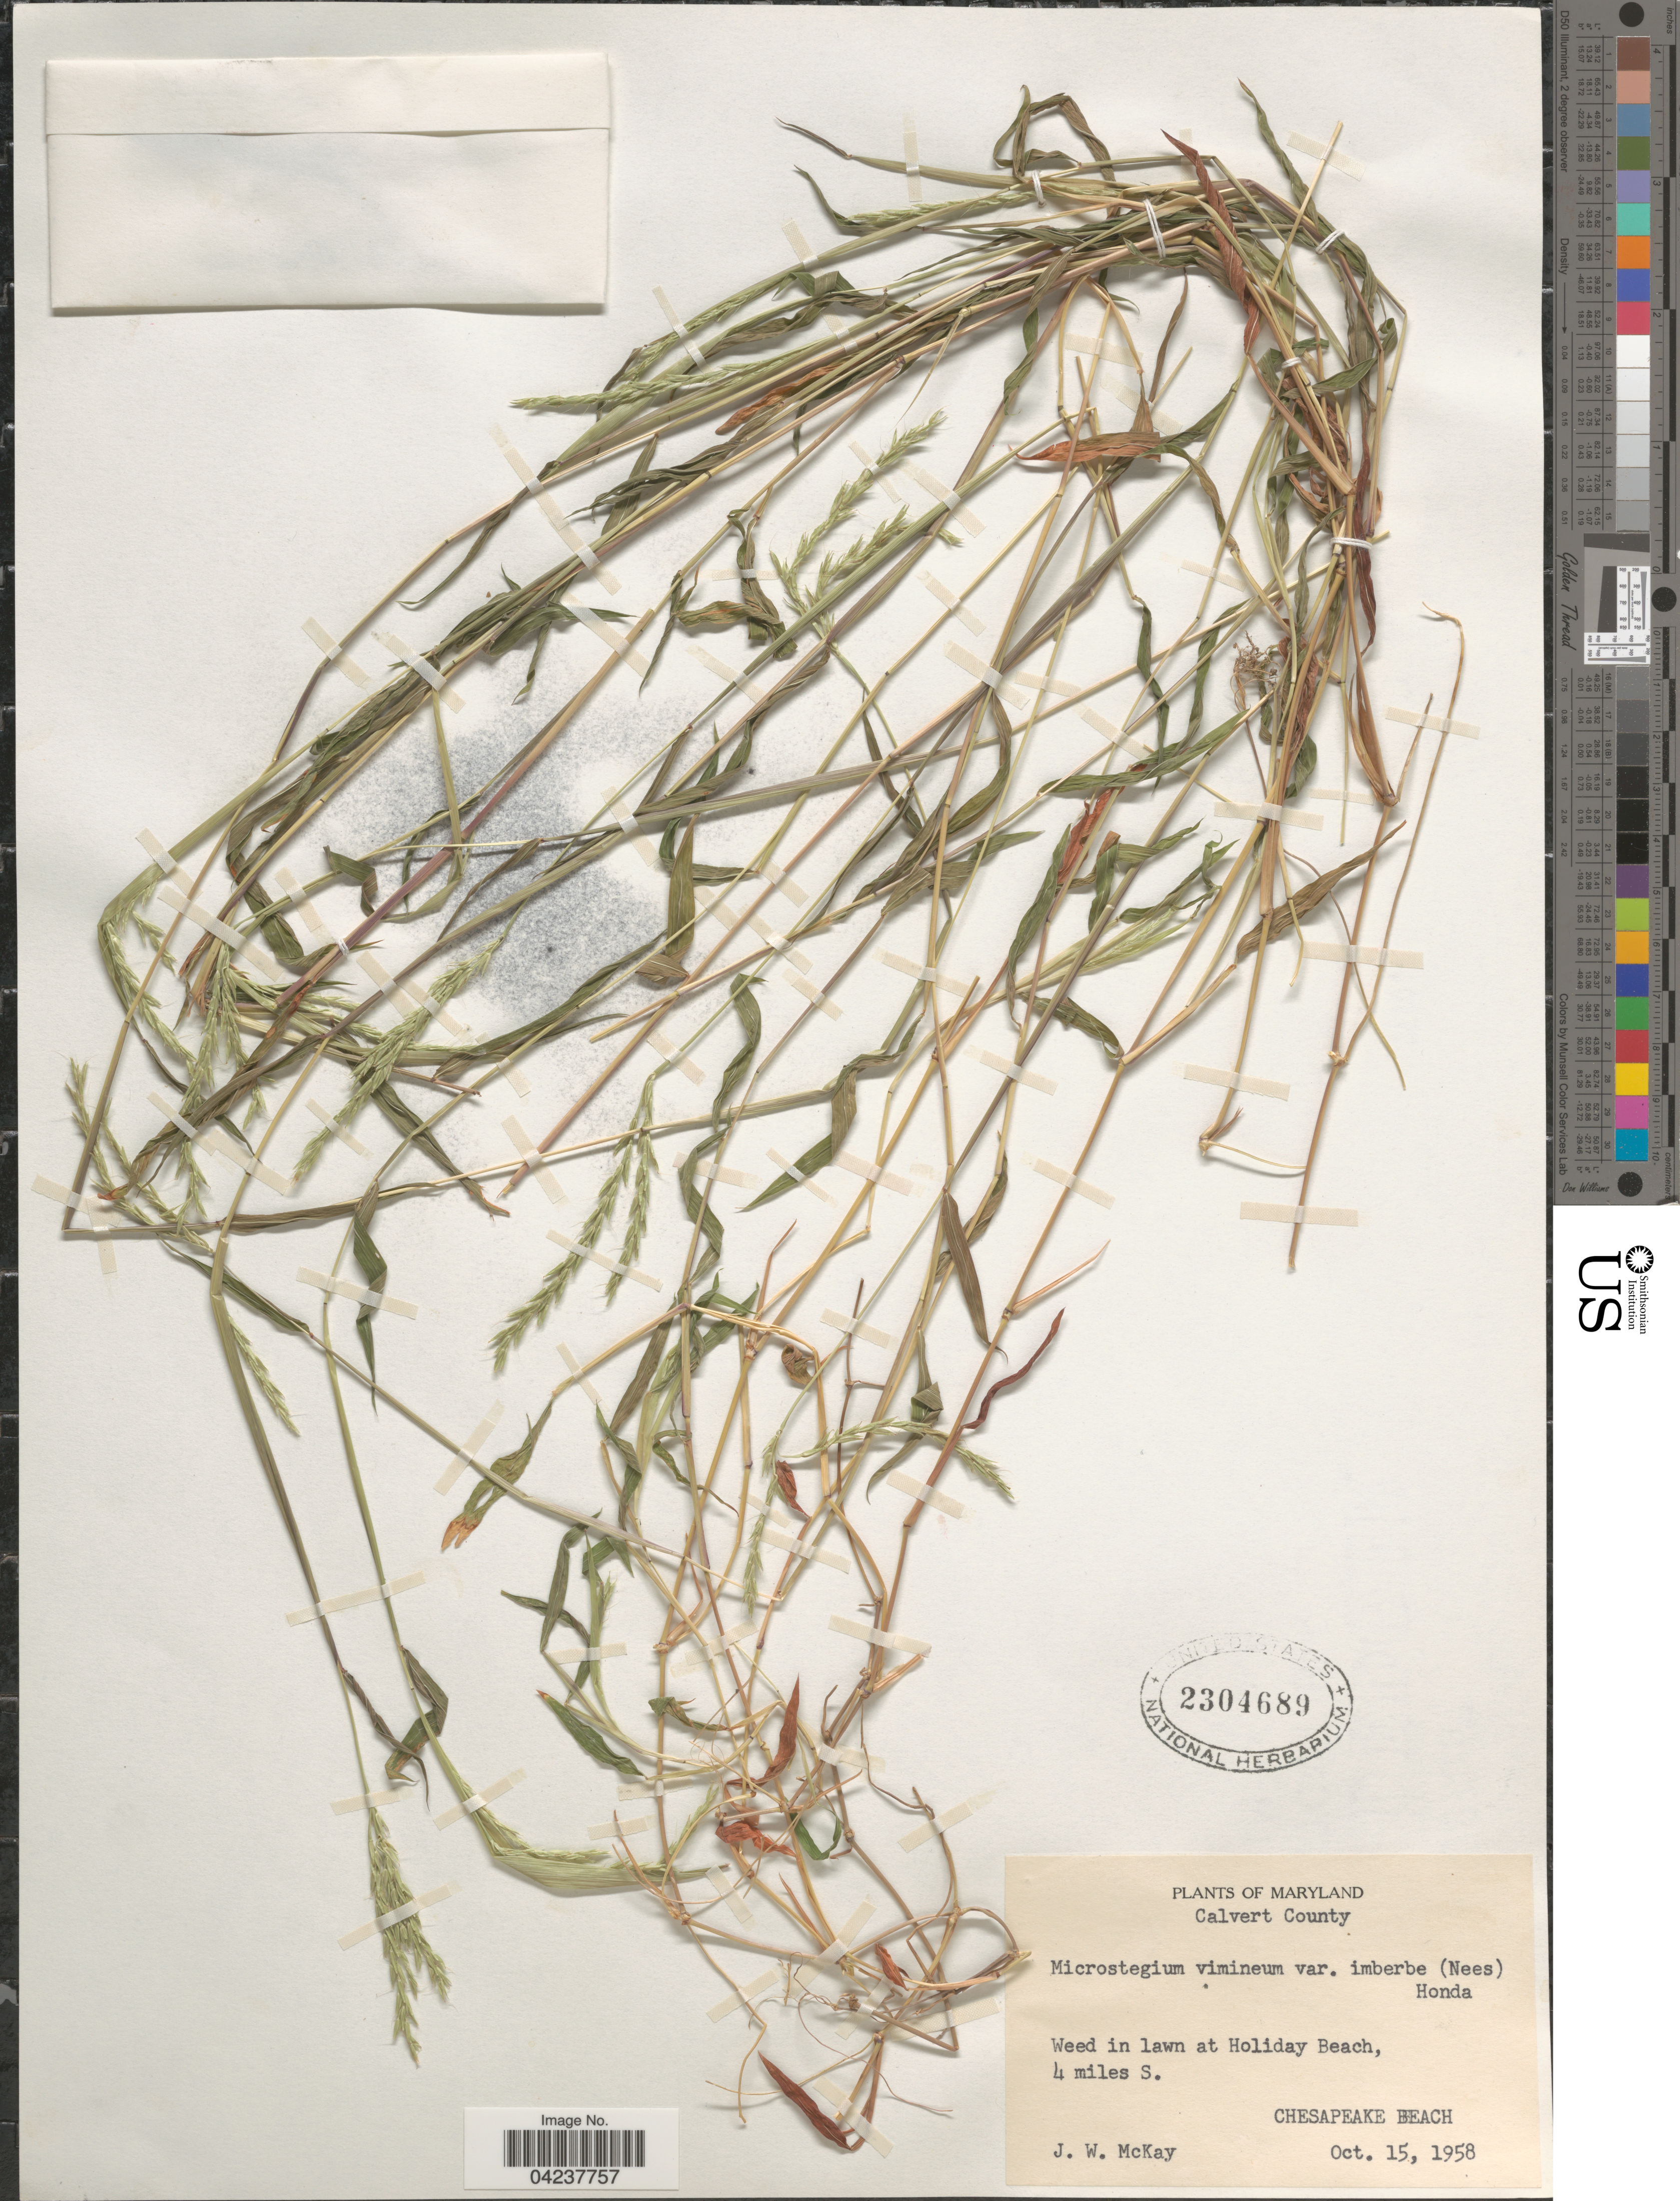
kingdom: Plantae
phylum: Tracheophyta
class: Liliopsida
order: Poales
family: Poaceae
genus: Microstegium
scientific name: Microstegium vimineum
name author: (Trin.) A. Camus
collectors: J. McKay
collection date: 1958-10-15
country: United States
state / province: Maryland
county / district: Calvert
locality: Calvert County. Weed in lawn at Holiday Beach, 4 miles S. Chesapeake Beach.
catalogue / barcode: US 2304689